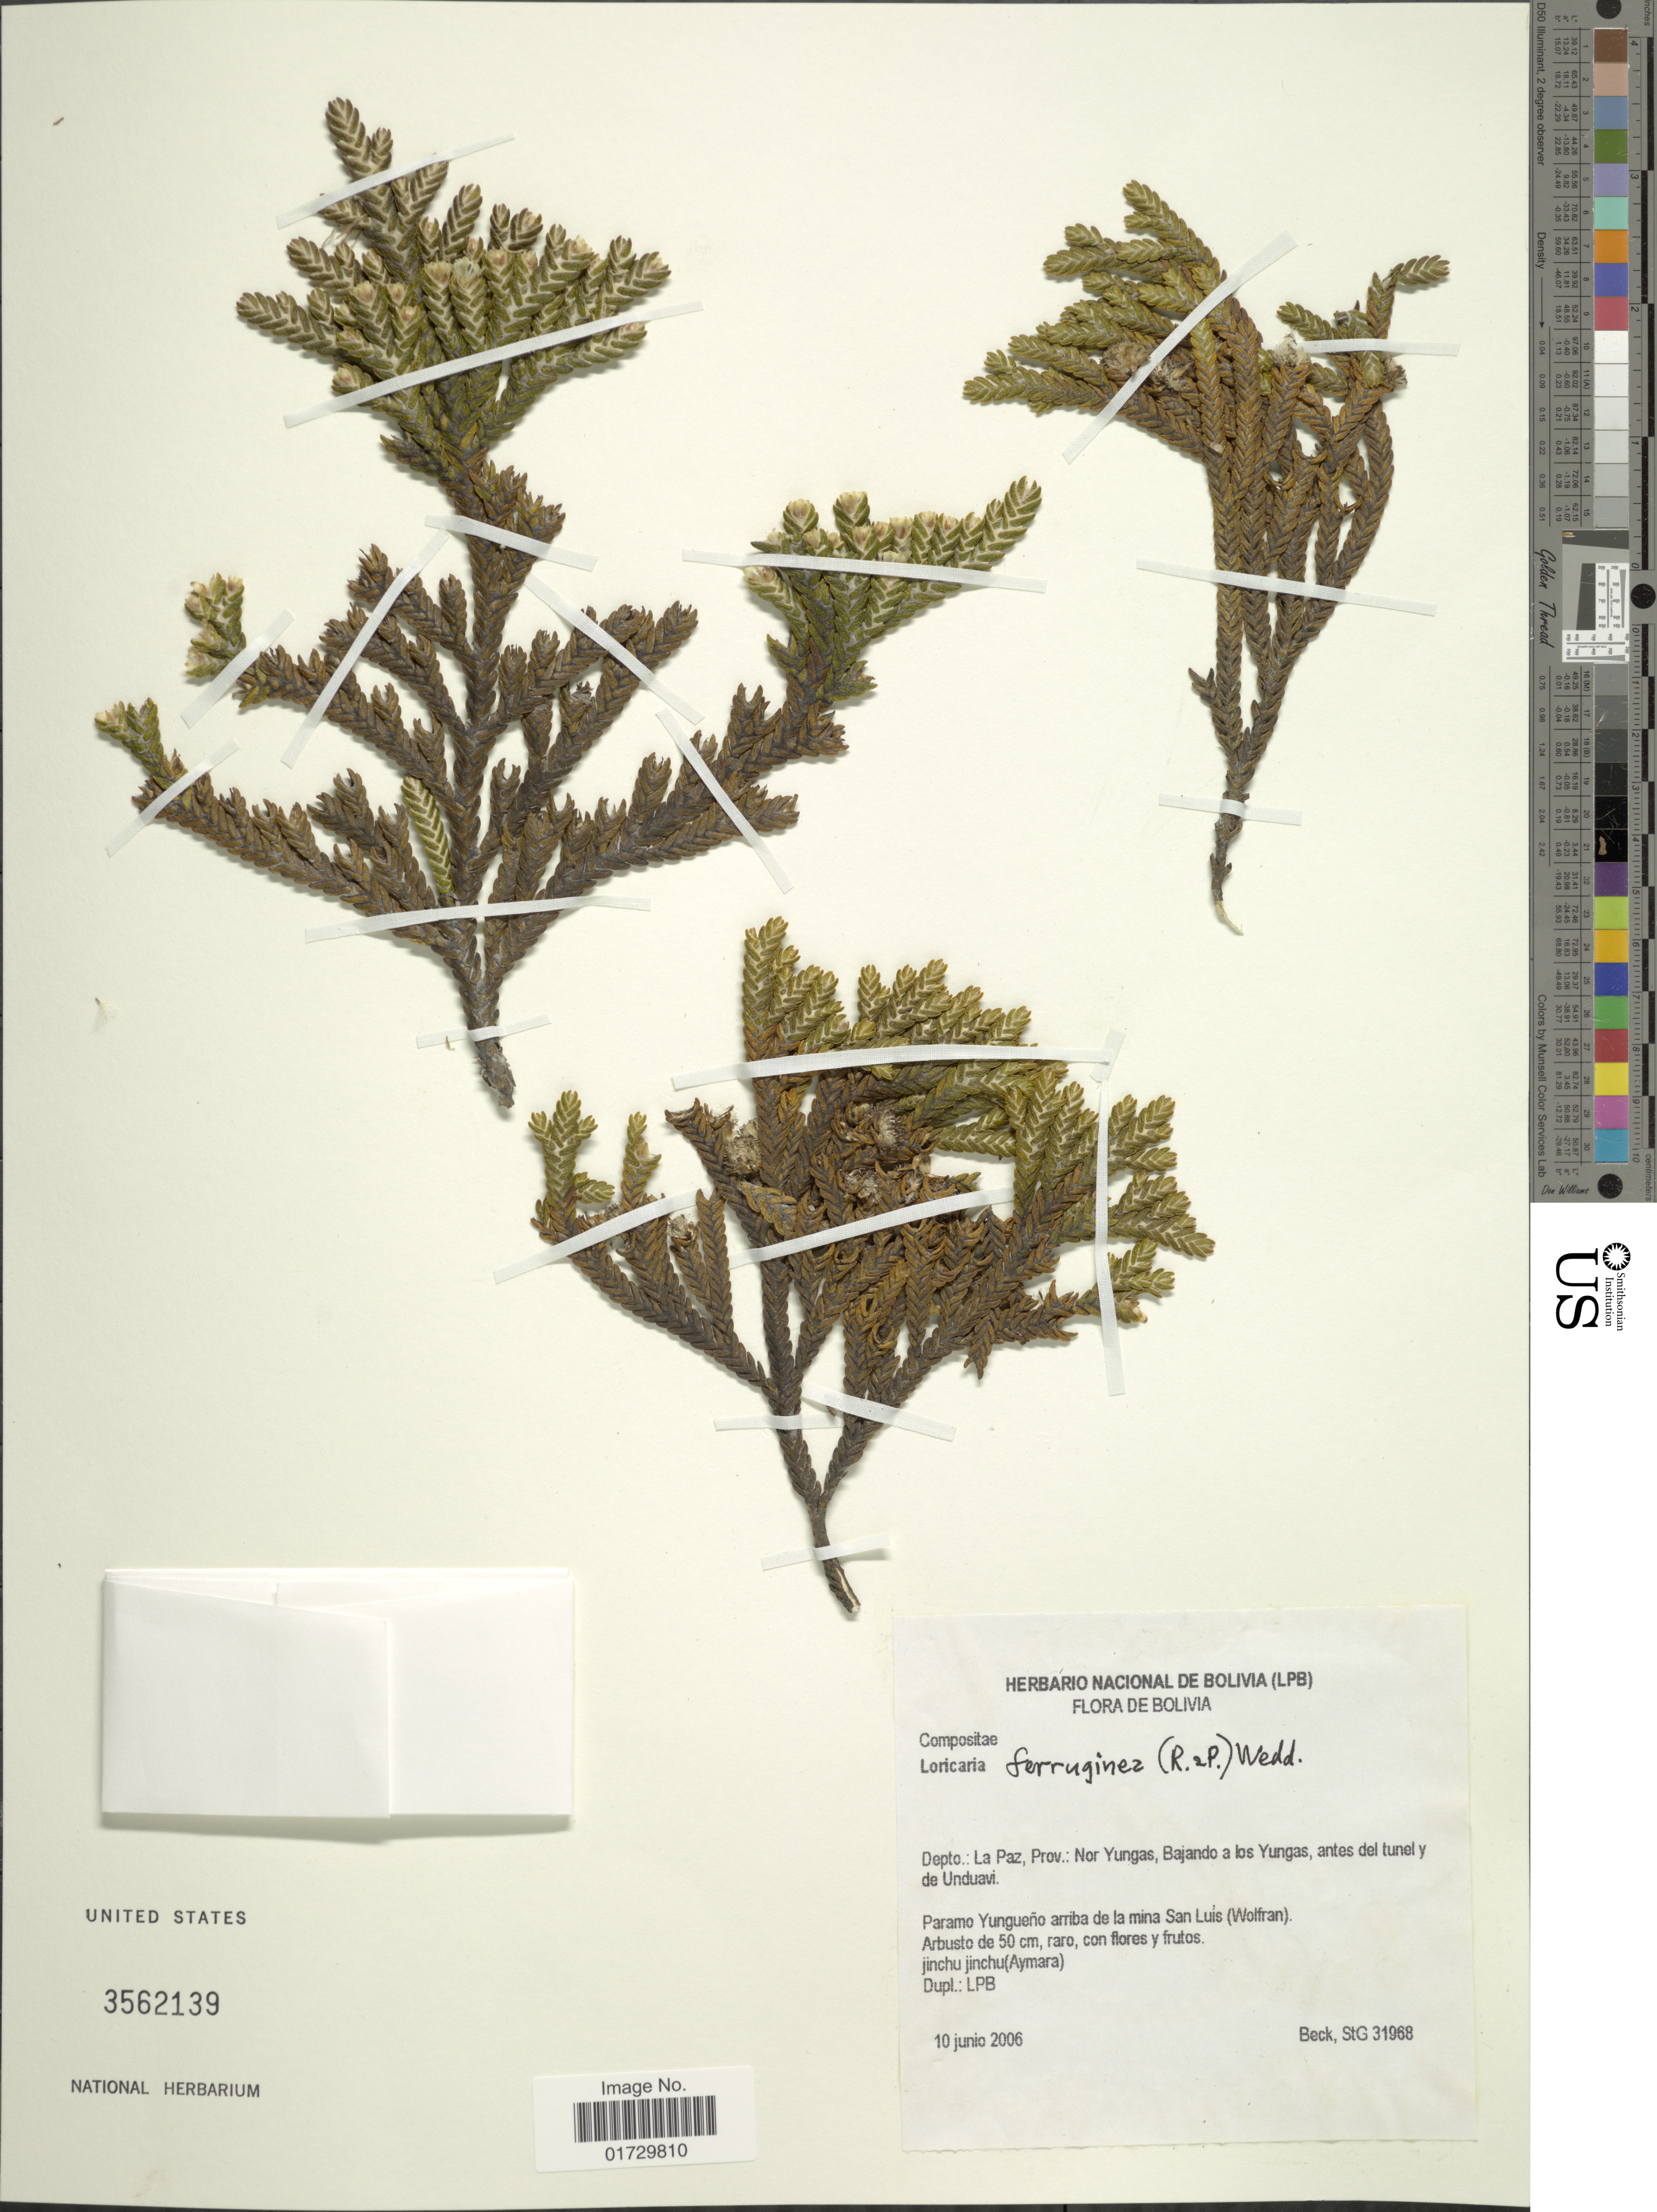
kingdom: Plantae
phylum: Tracheophyta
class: Magnoliopsida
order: Asterales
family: Asteraceae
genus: Loricaria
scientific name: Loricaria ferruginea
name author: (Ruiz & Pav.) Wedd.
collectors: S. G. Beck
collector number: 31968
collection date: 2006-06-10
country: Bolivia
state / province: La Paz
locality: Prov.: Nor Yungas, Bajando a los Yungas, antes del tunel y de Unduavi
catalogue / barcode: US 3562139